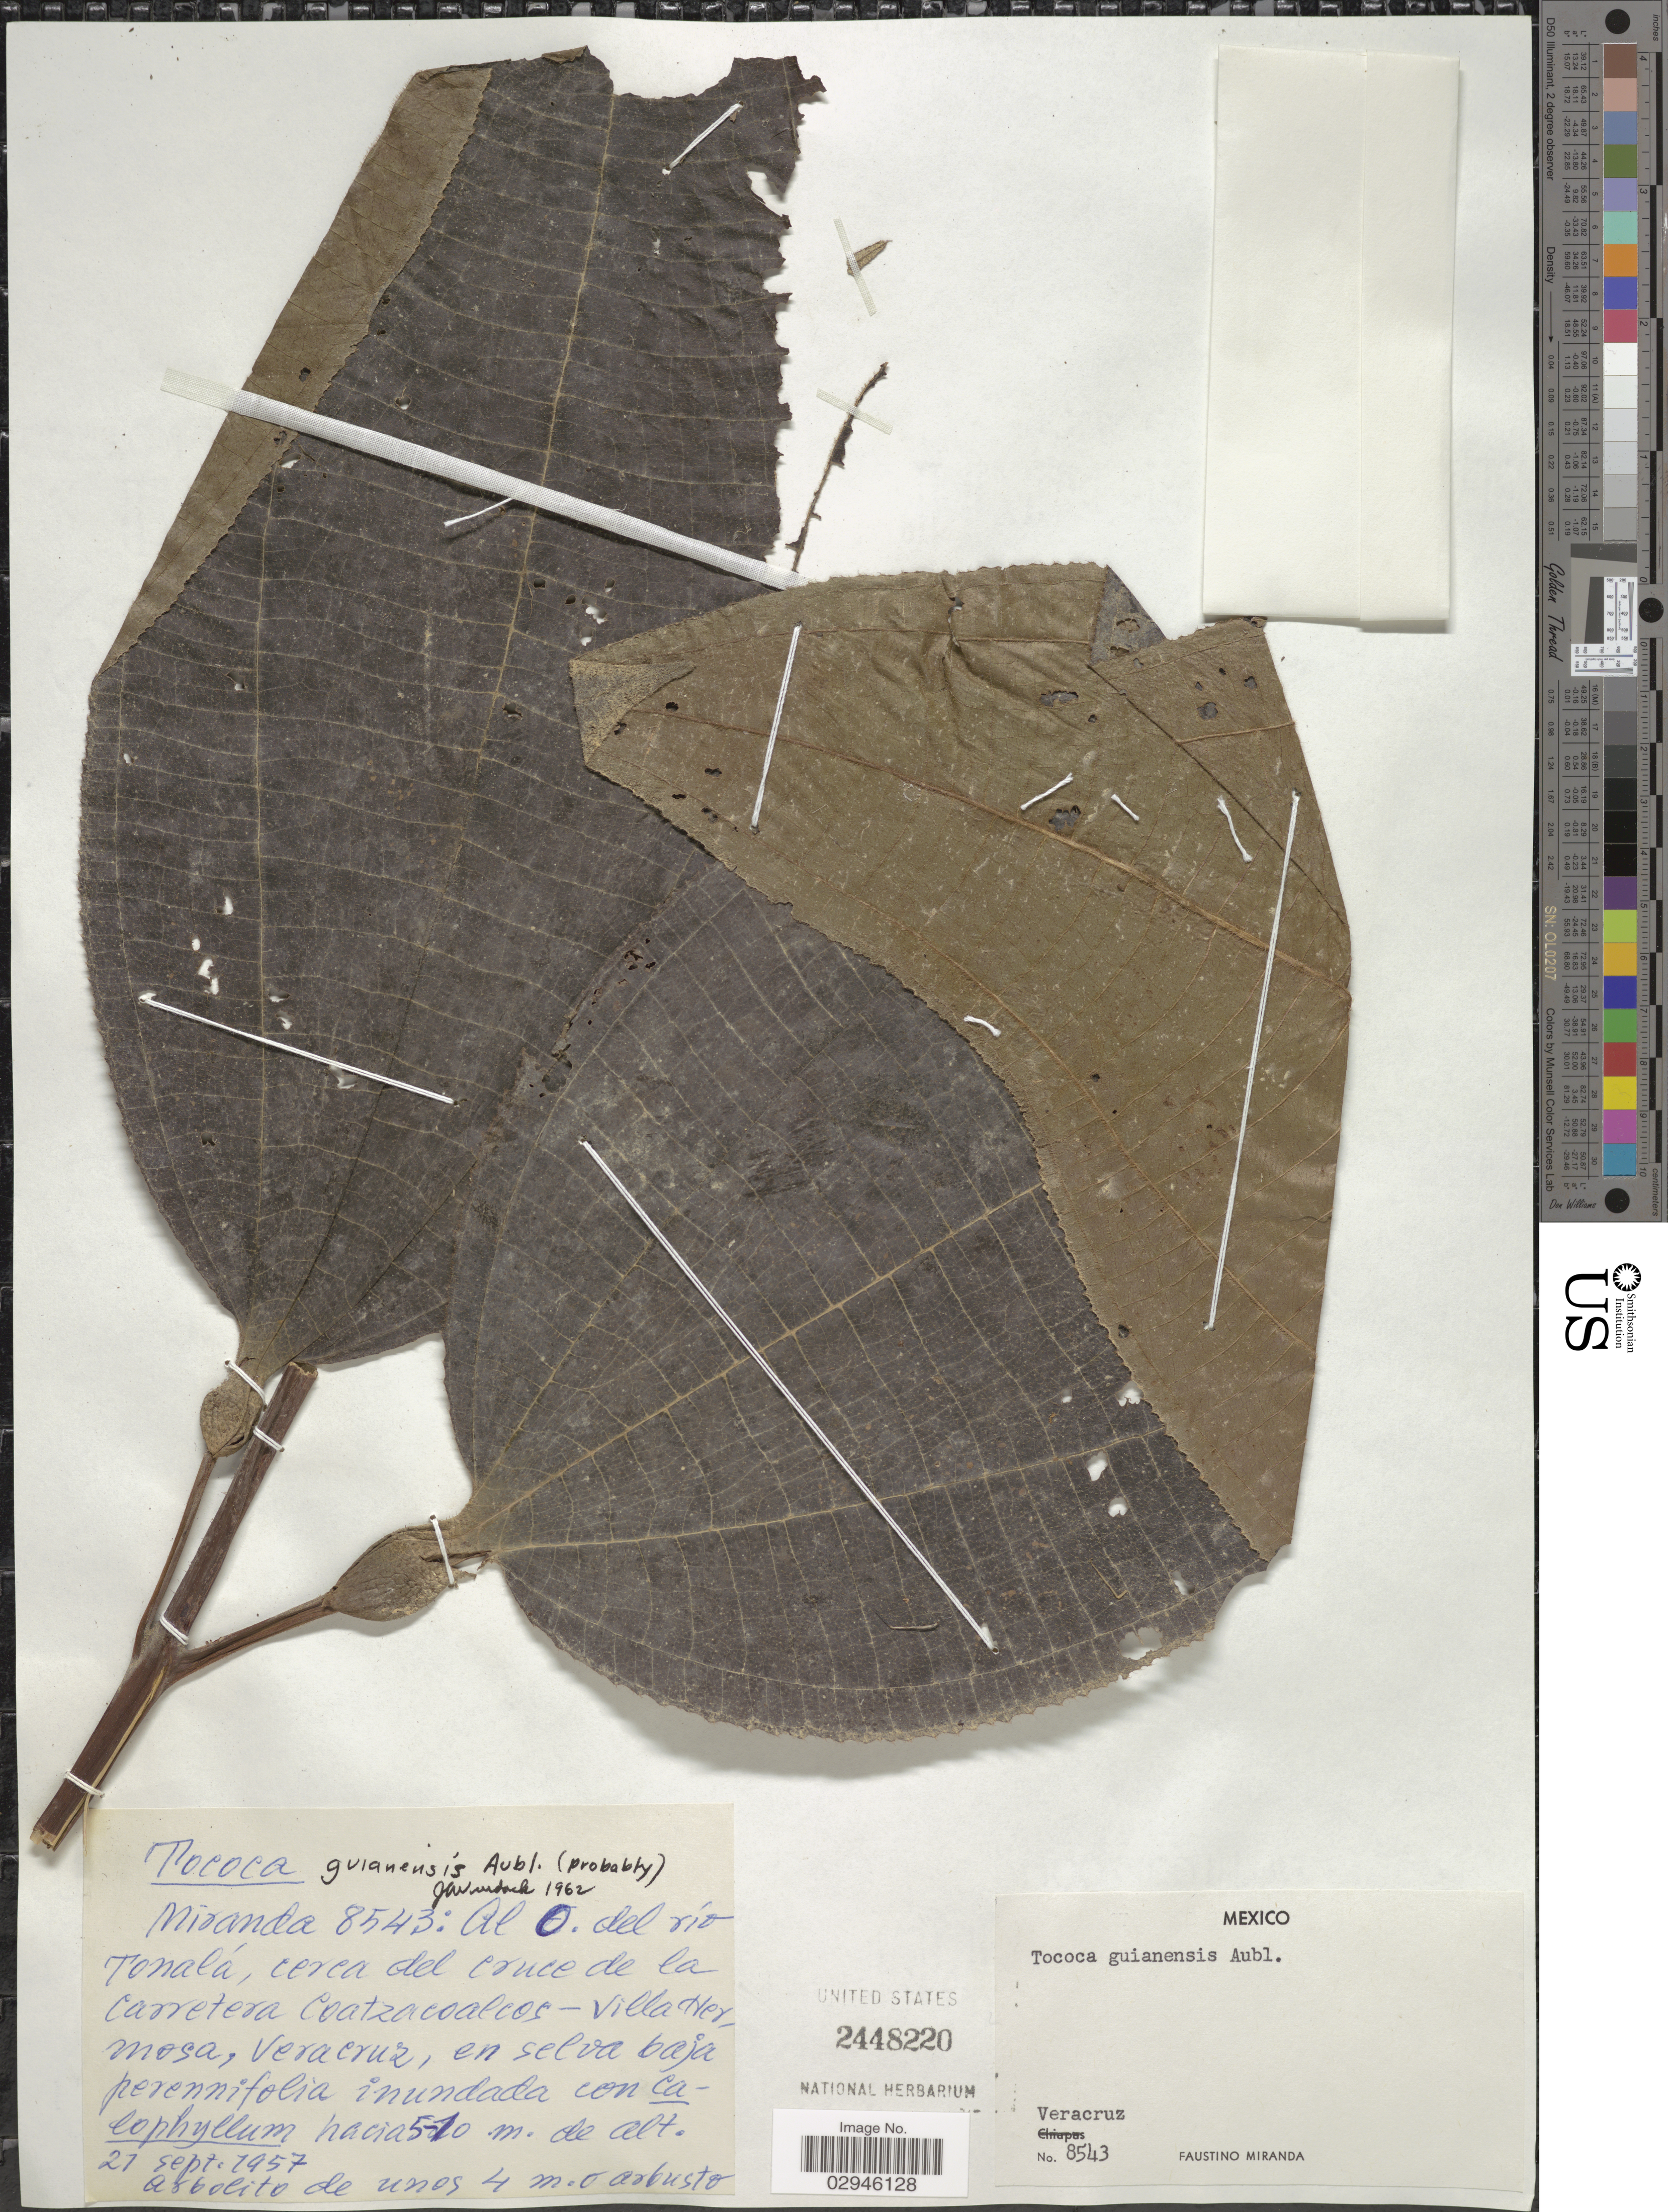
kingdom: Plantae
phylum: Tracheophyta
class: Magnoliopsida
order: Myrtales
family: Melastomataceae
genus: Tococa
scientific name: Tococa guianensis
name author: Aubl.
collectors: F. Miranda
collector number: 8543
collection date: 1957-09-27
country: Mexico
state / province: Veracruz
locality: Al O. del río Tonalá, cerca del cruce de la carretera Coatzacoalcos - Villa Hermosa, Veracruz.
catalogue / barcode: US 2448220